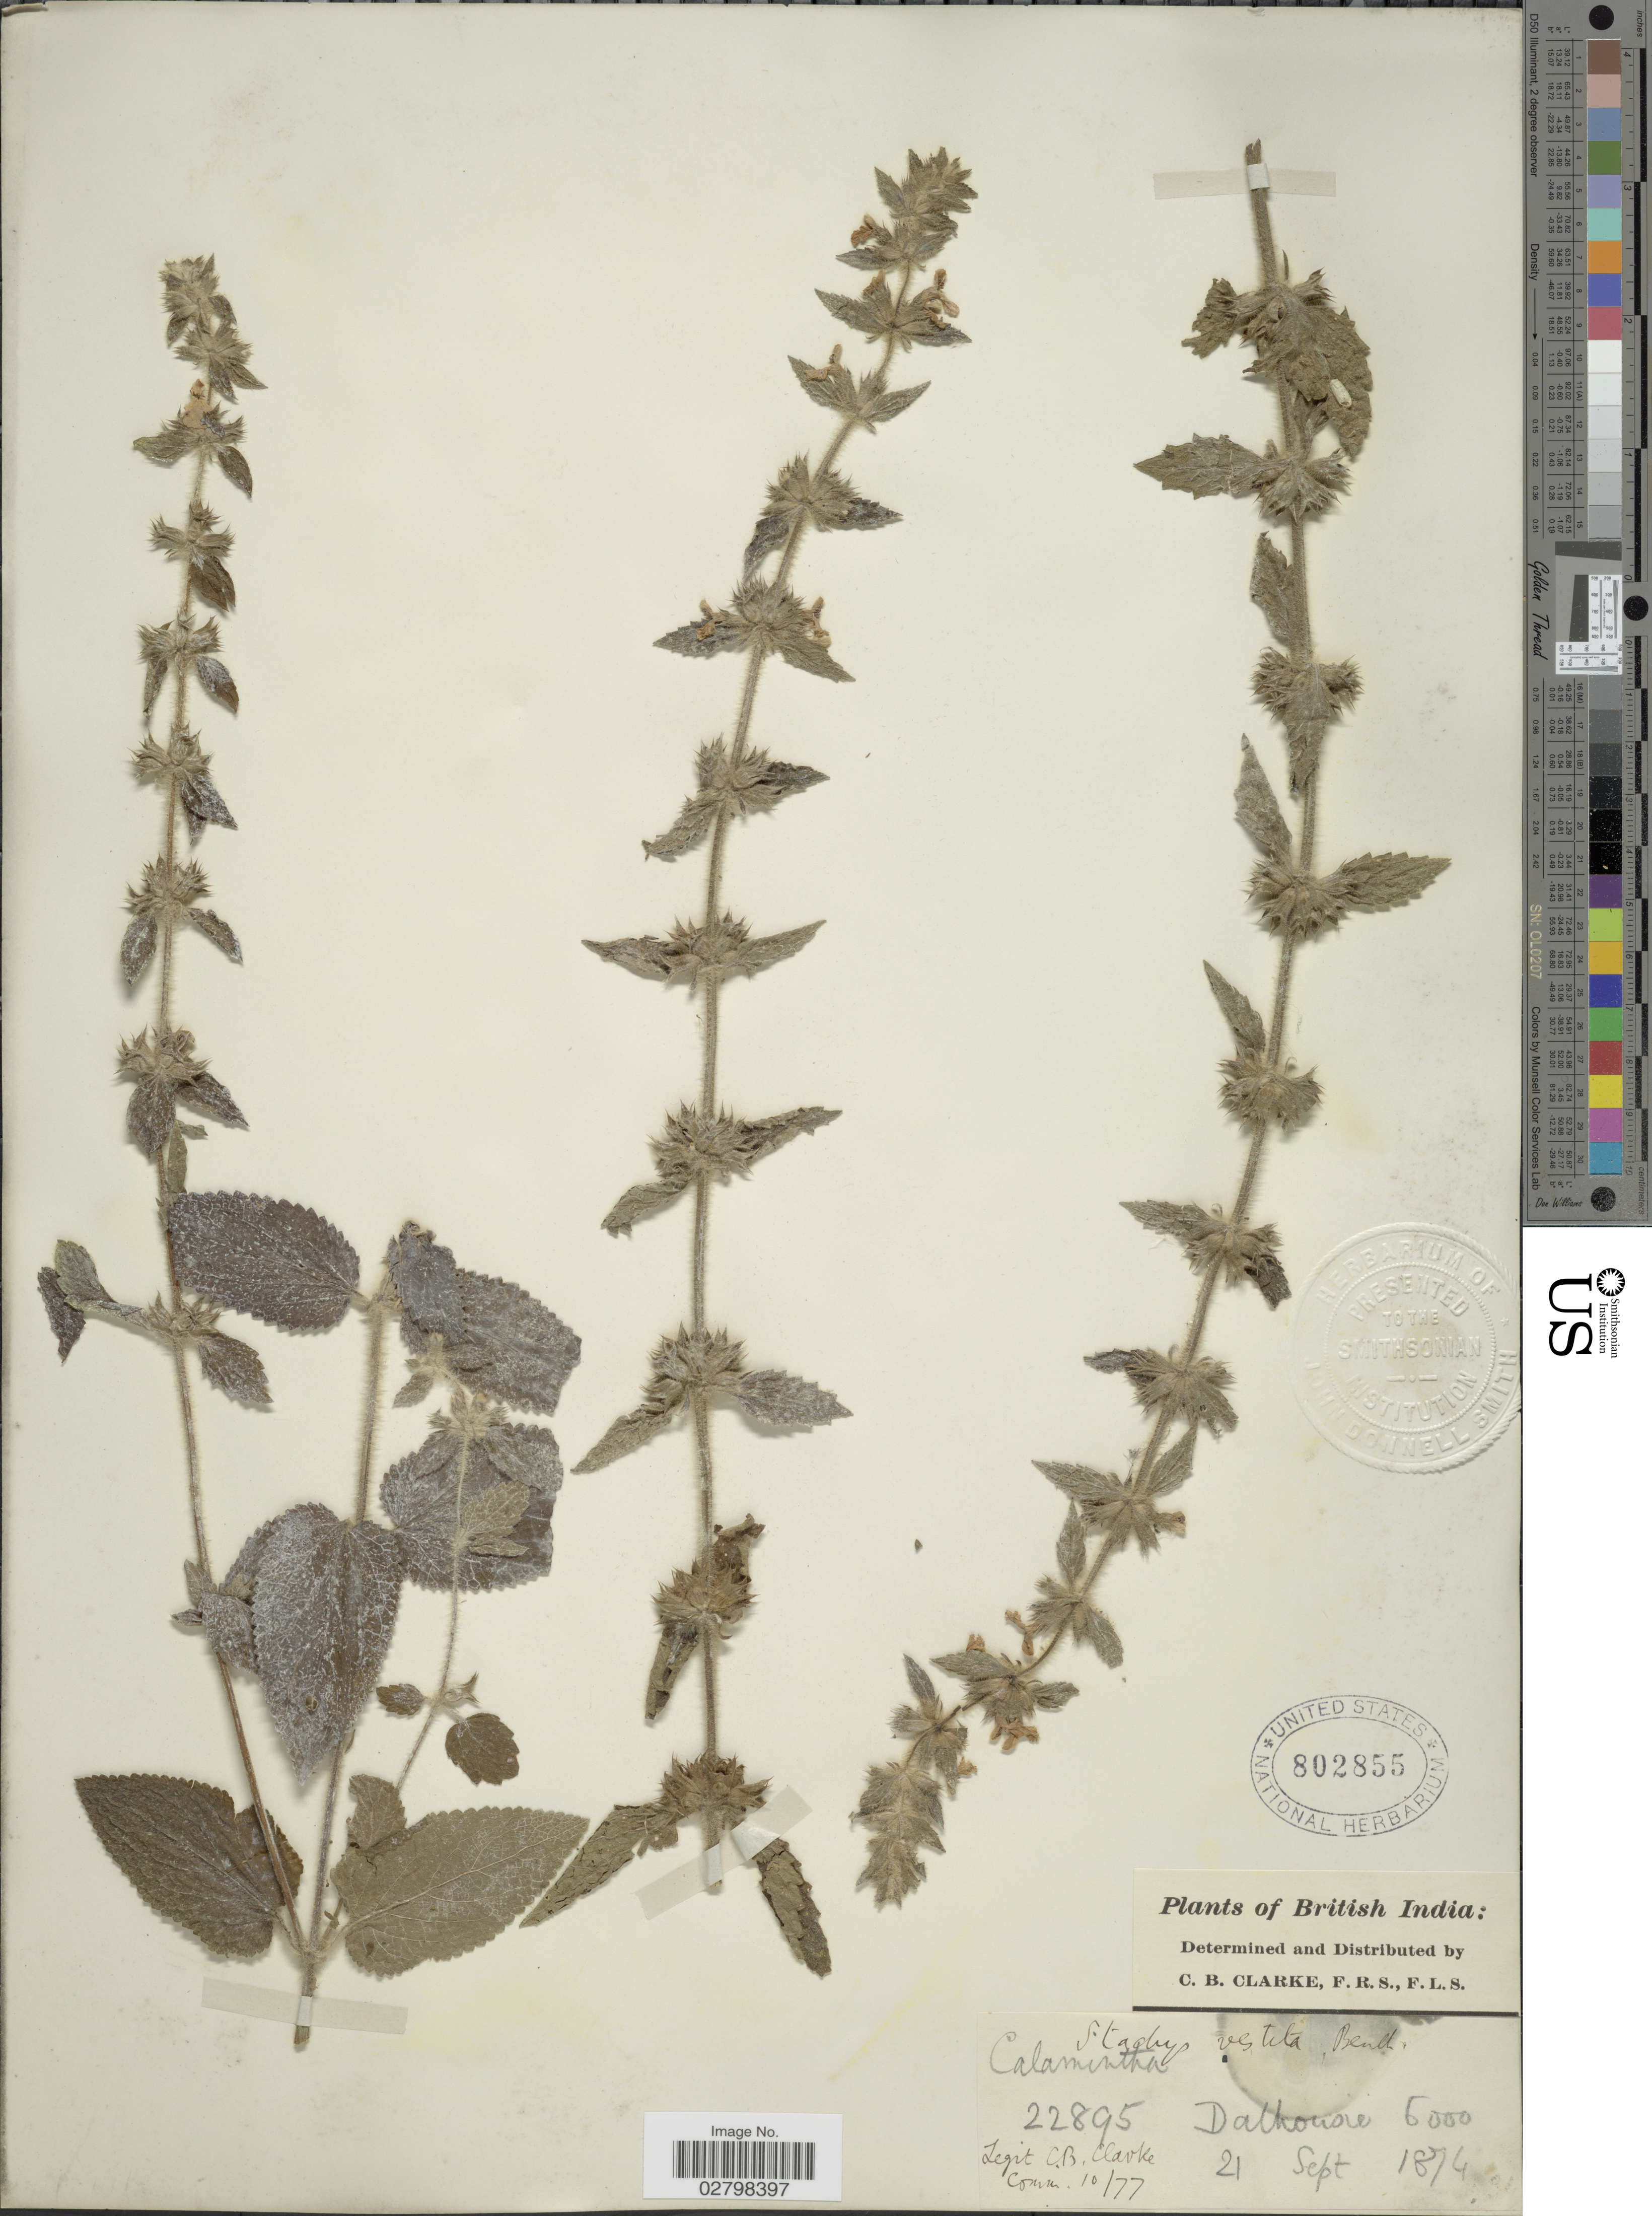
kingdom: Plantae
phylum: Tracheophyta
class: Magnoliopsida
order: Lamiales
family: Lamiaceae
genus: Stachys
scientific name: Stachys vestita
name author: Howell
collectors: C. B. Clarke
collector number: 22895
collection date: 1874-09-21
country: India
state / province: Himachal Pradesh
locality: British India. Dalhousie.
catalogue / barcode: US 802855